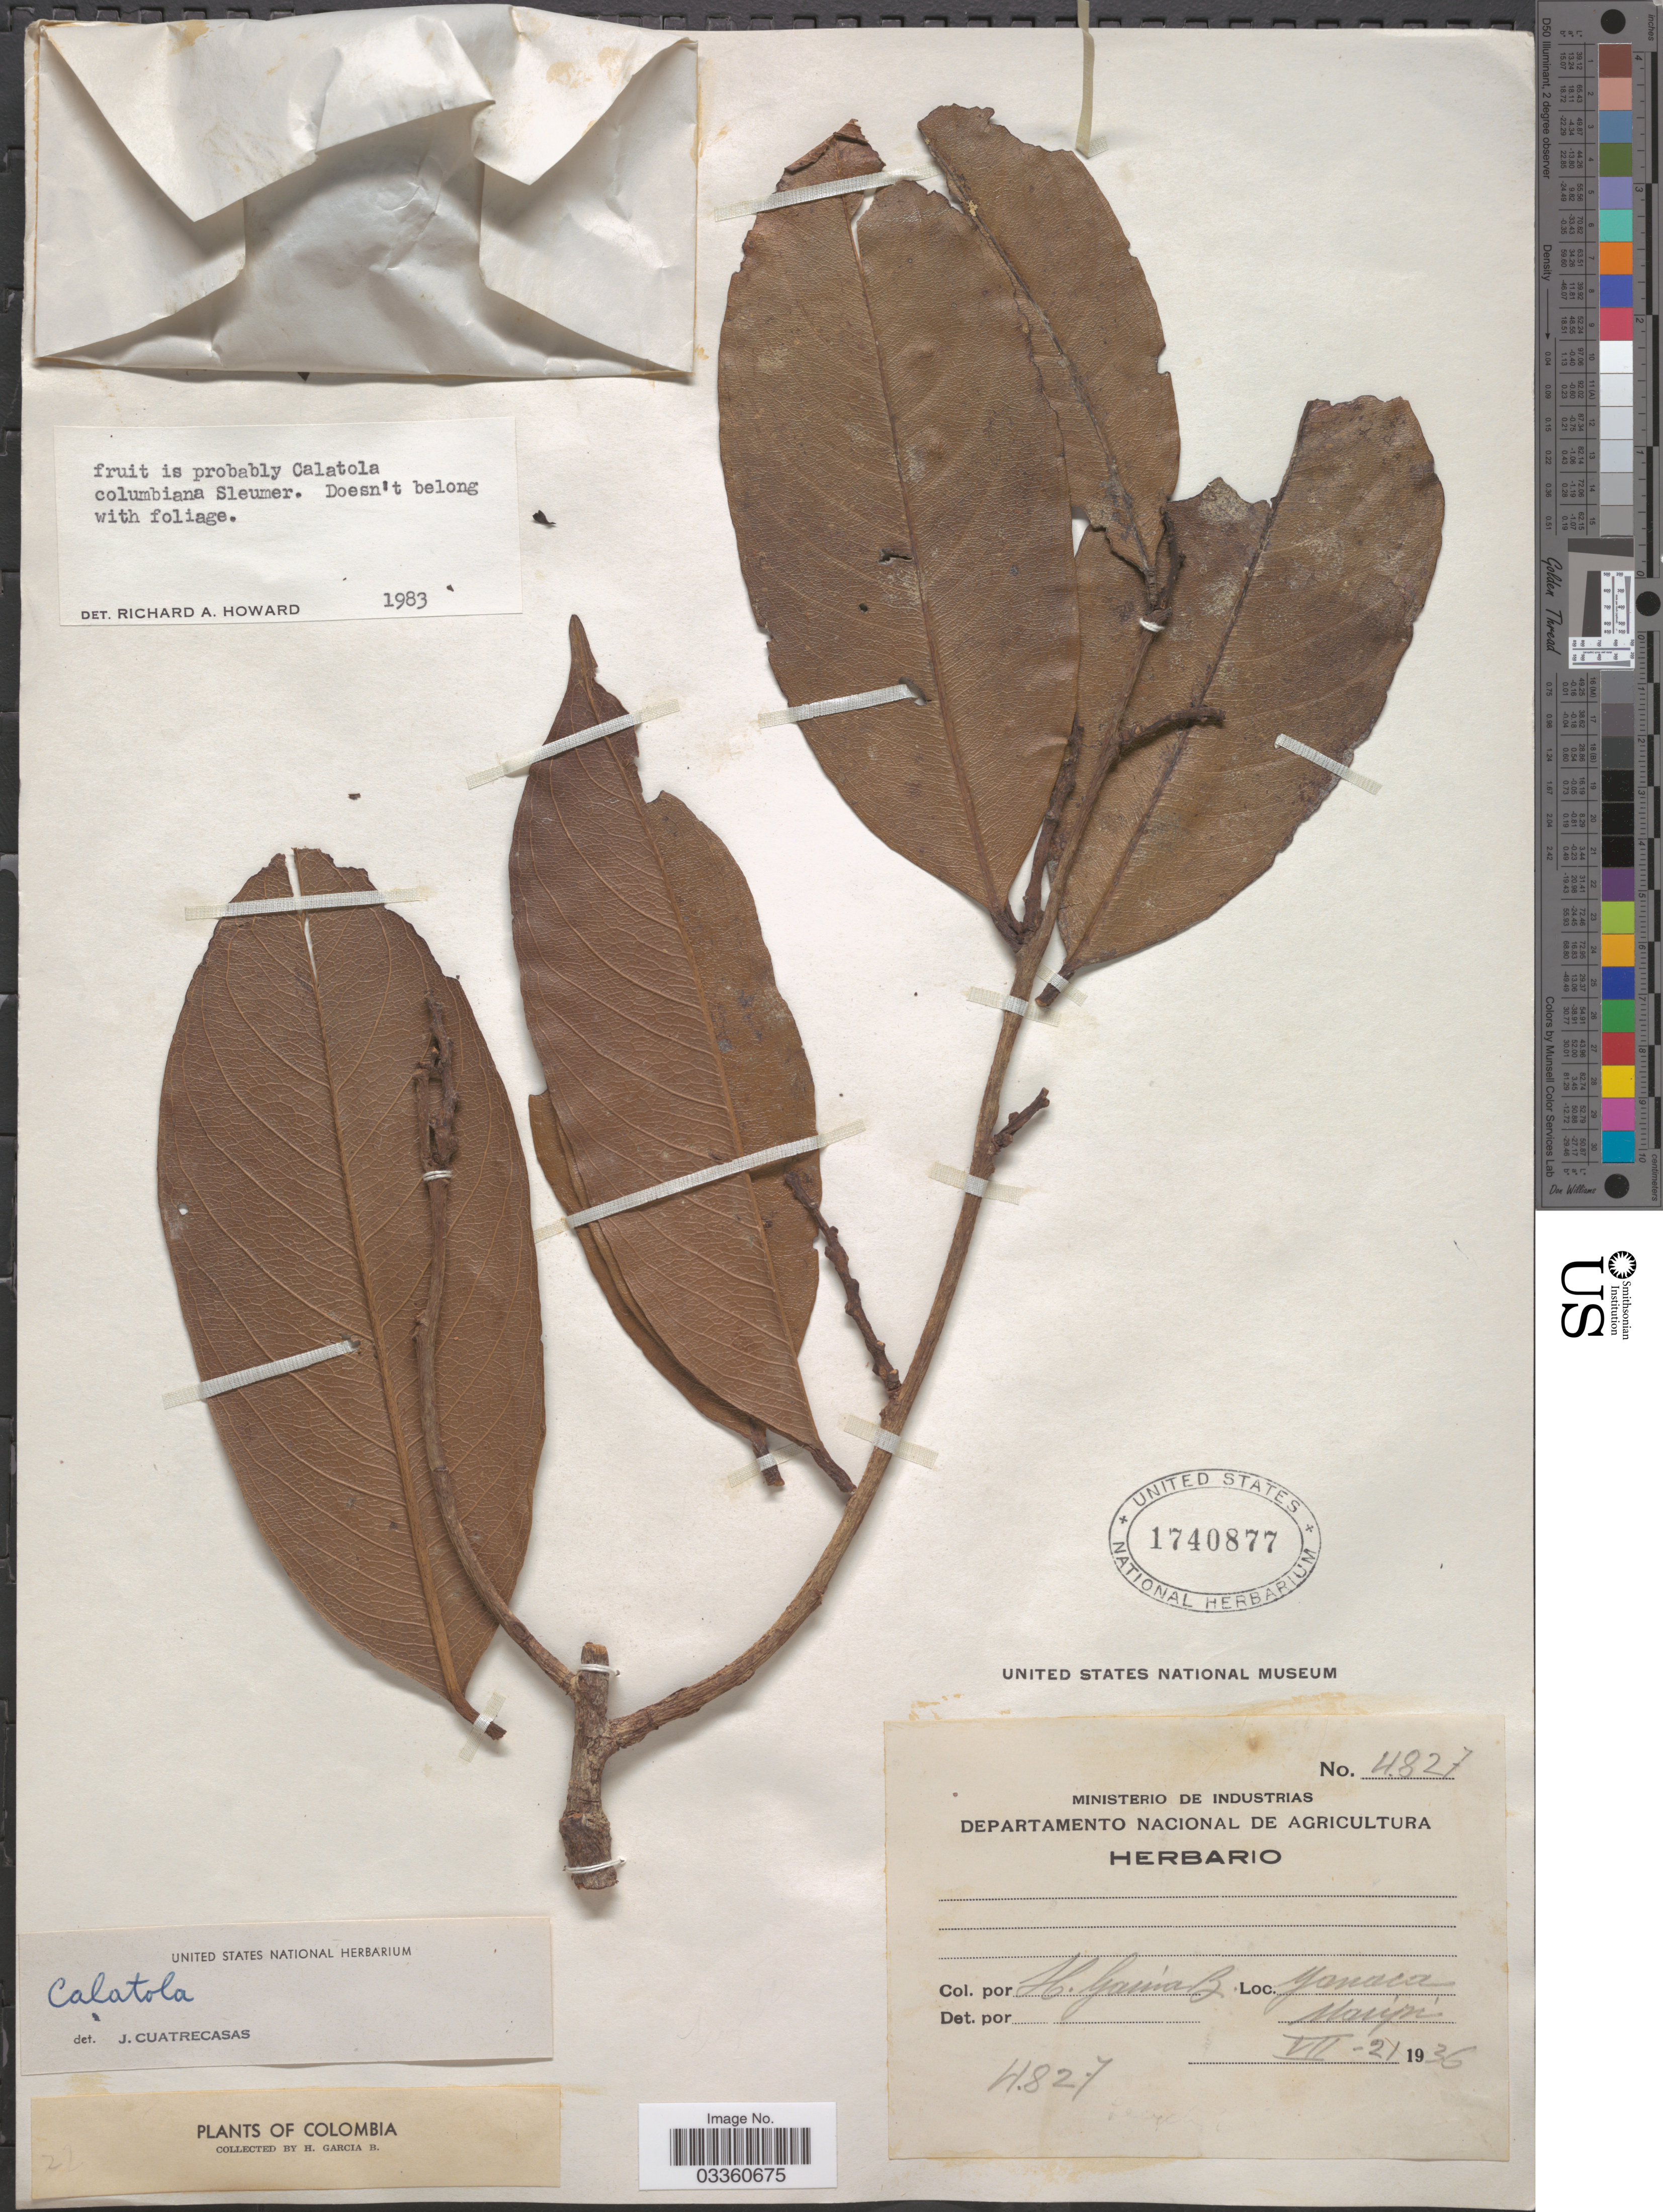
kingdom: Plantae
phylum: Tracheophyta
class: Magnoliopsida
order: Metteniusales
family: Metteniusaceae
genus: Calatola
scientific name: Calatola sp.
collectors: H. García B.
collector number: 4827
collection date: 1936-07-21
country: Colombia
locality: Yanaca, Maripi.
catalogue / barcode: US 1740877